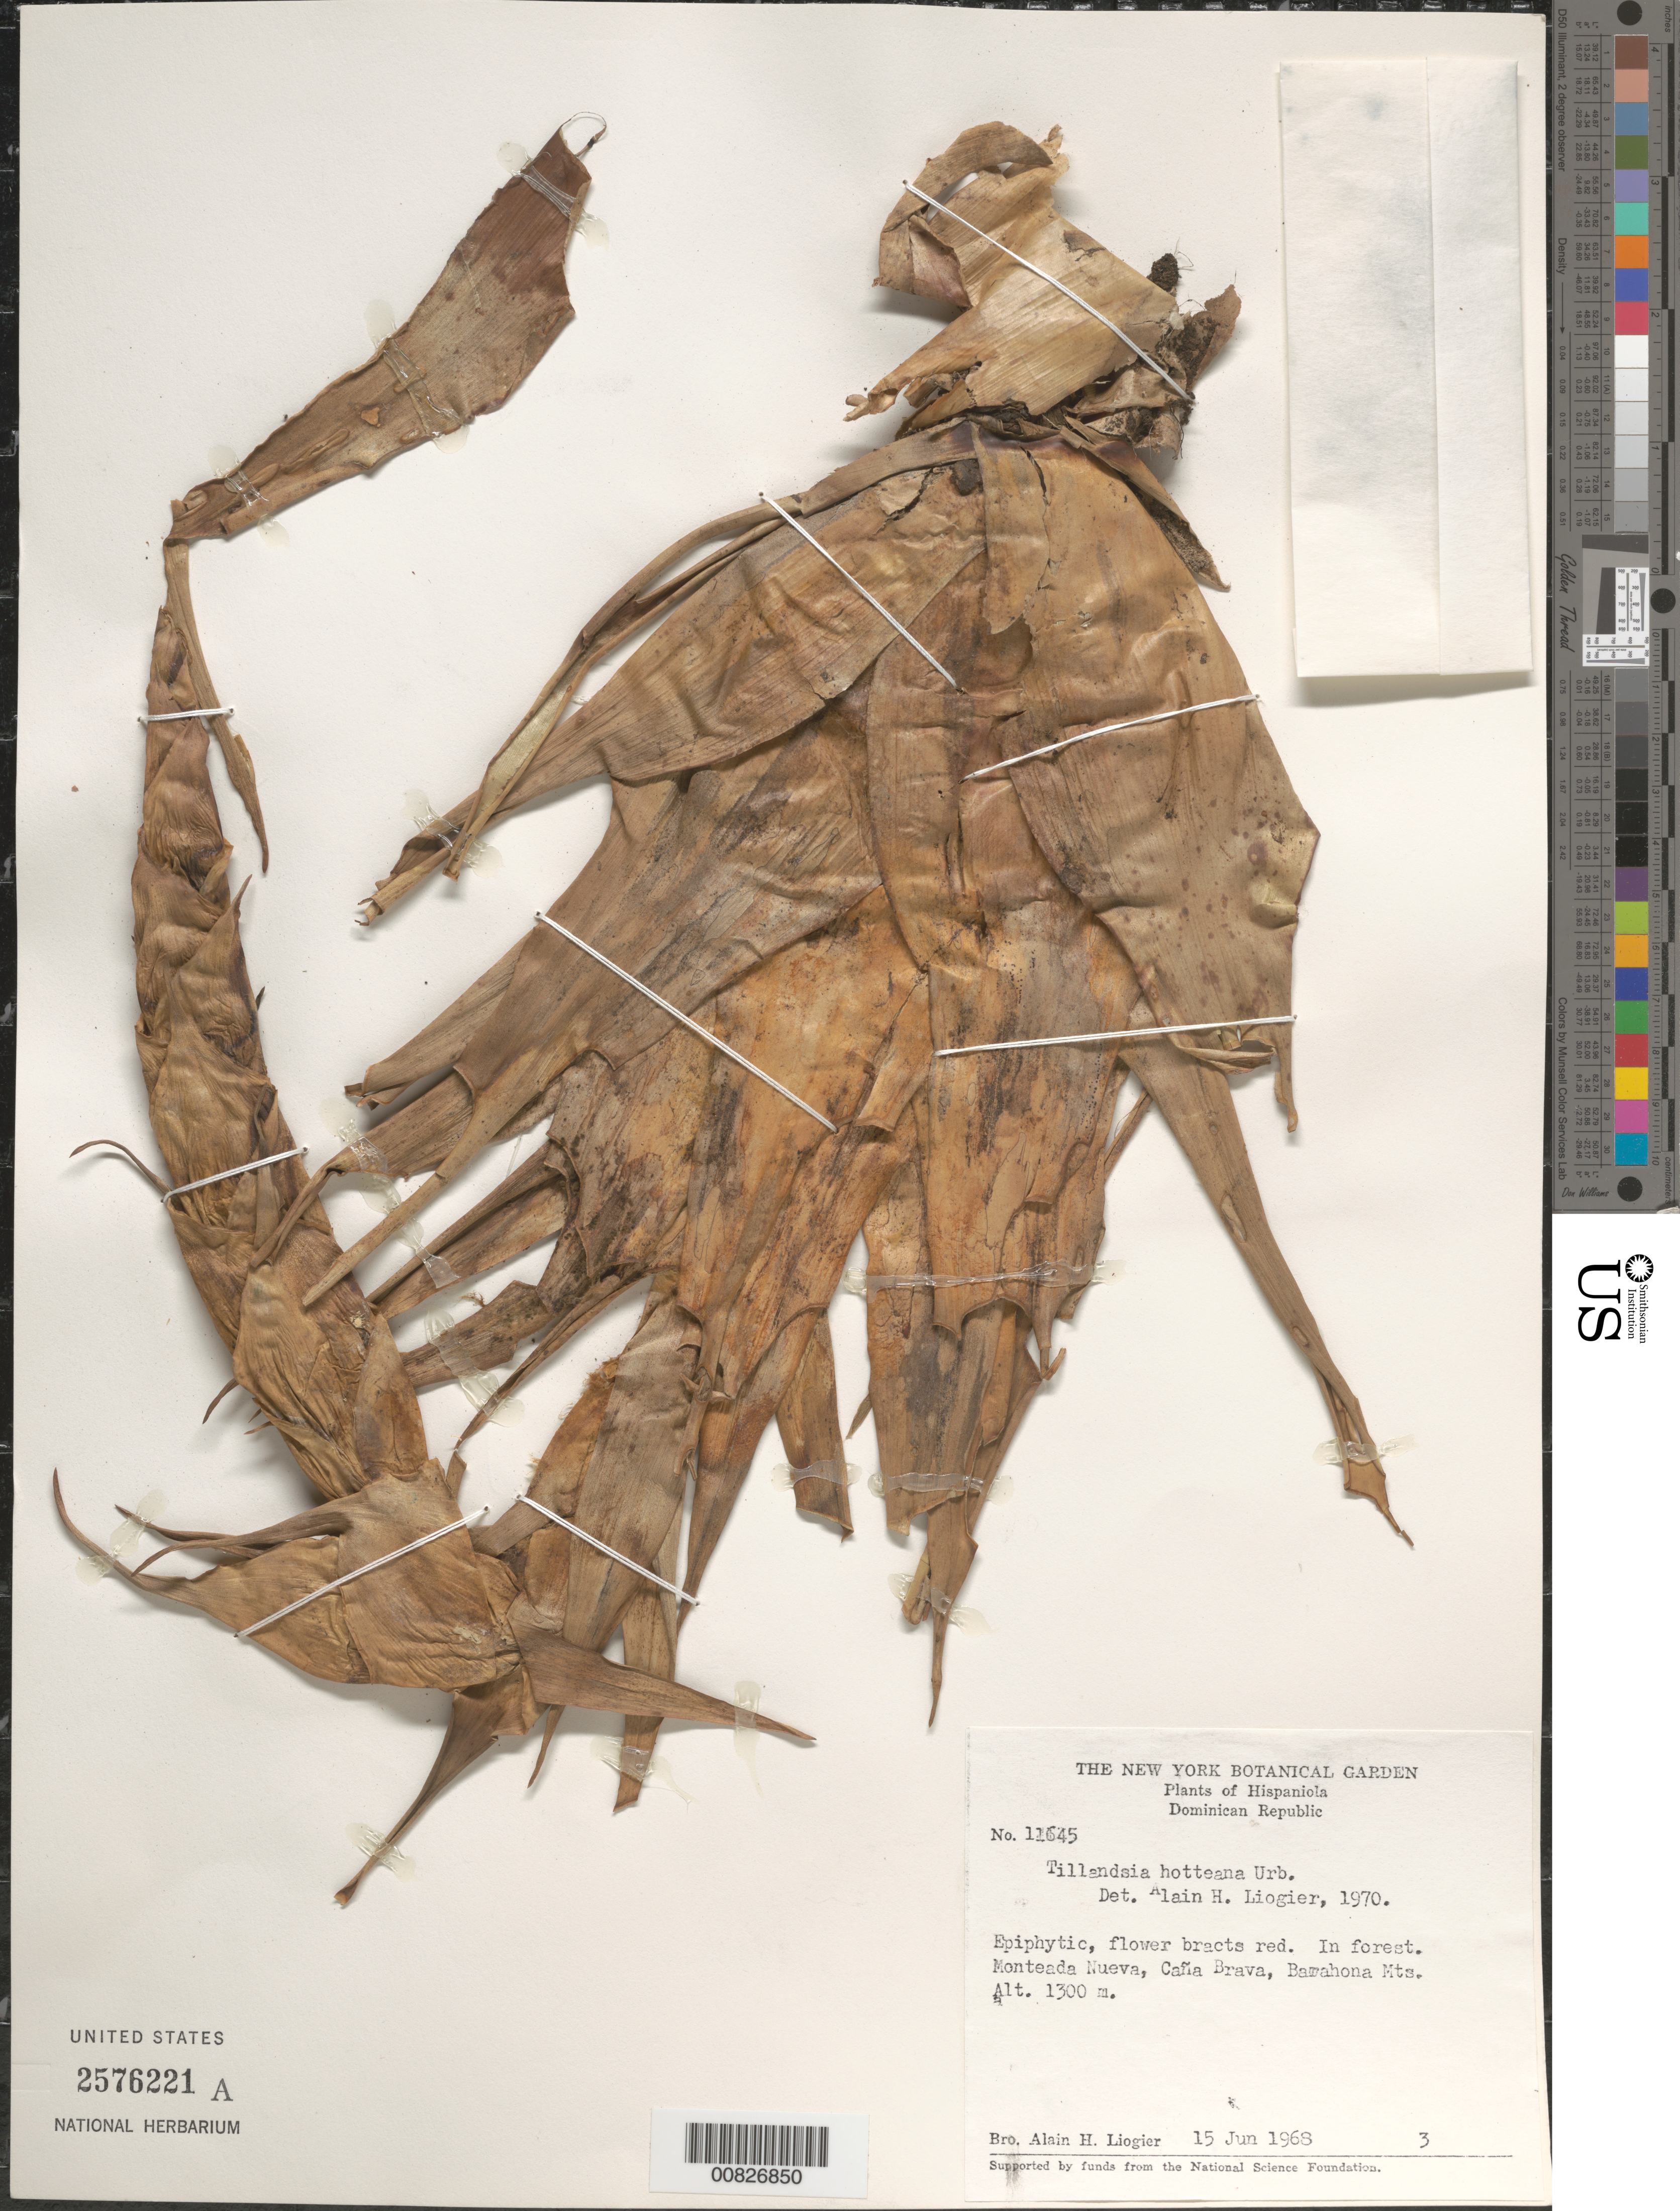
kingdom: Plantae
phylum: Tracheophyta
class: Liliopsida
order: Poales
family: Bromeliaceae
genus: Tillandsia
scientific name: Tillandsia hotteana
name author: Urb.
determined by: Liogier, Alain H.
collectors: A. H. Liogier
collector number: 11645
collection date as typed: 15 Jun 1968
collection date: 1968-06-15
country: Dominican Republic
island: Hispaniola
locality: Monteada Nueva, Caña Brava, Barahona Mts.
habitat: In forest.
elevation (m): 1300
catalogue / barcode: US 2576221A